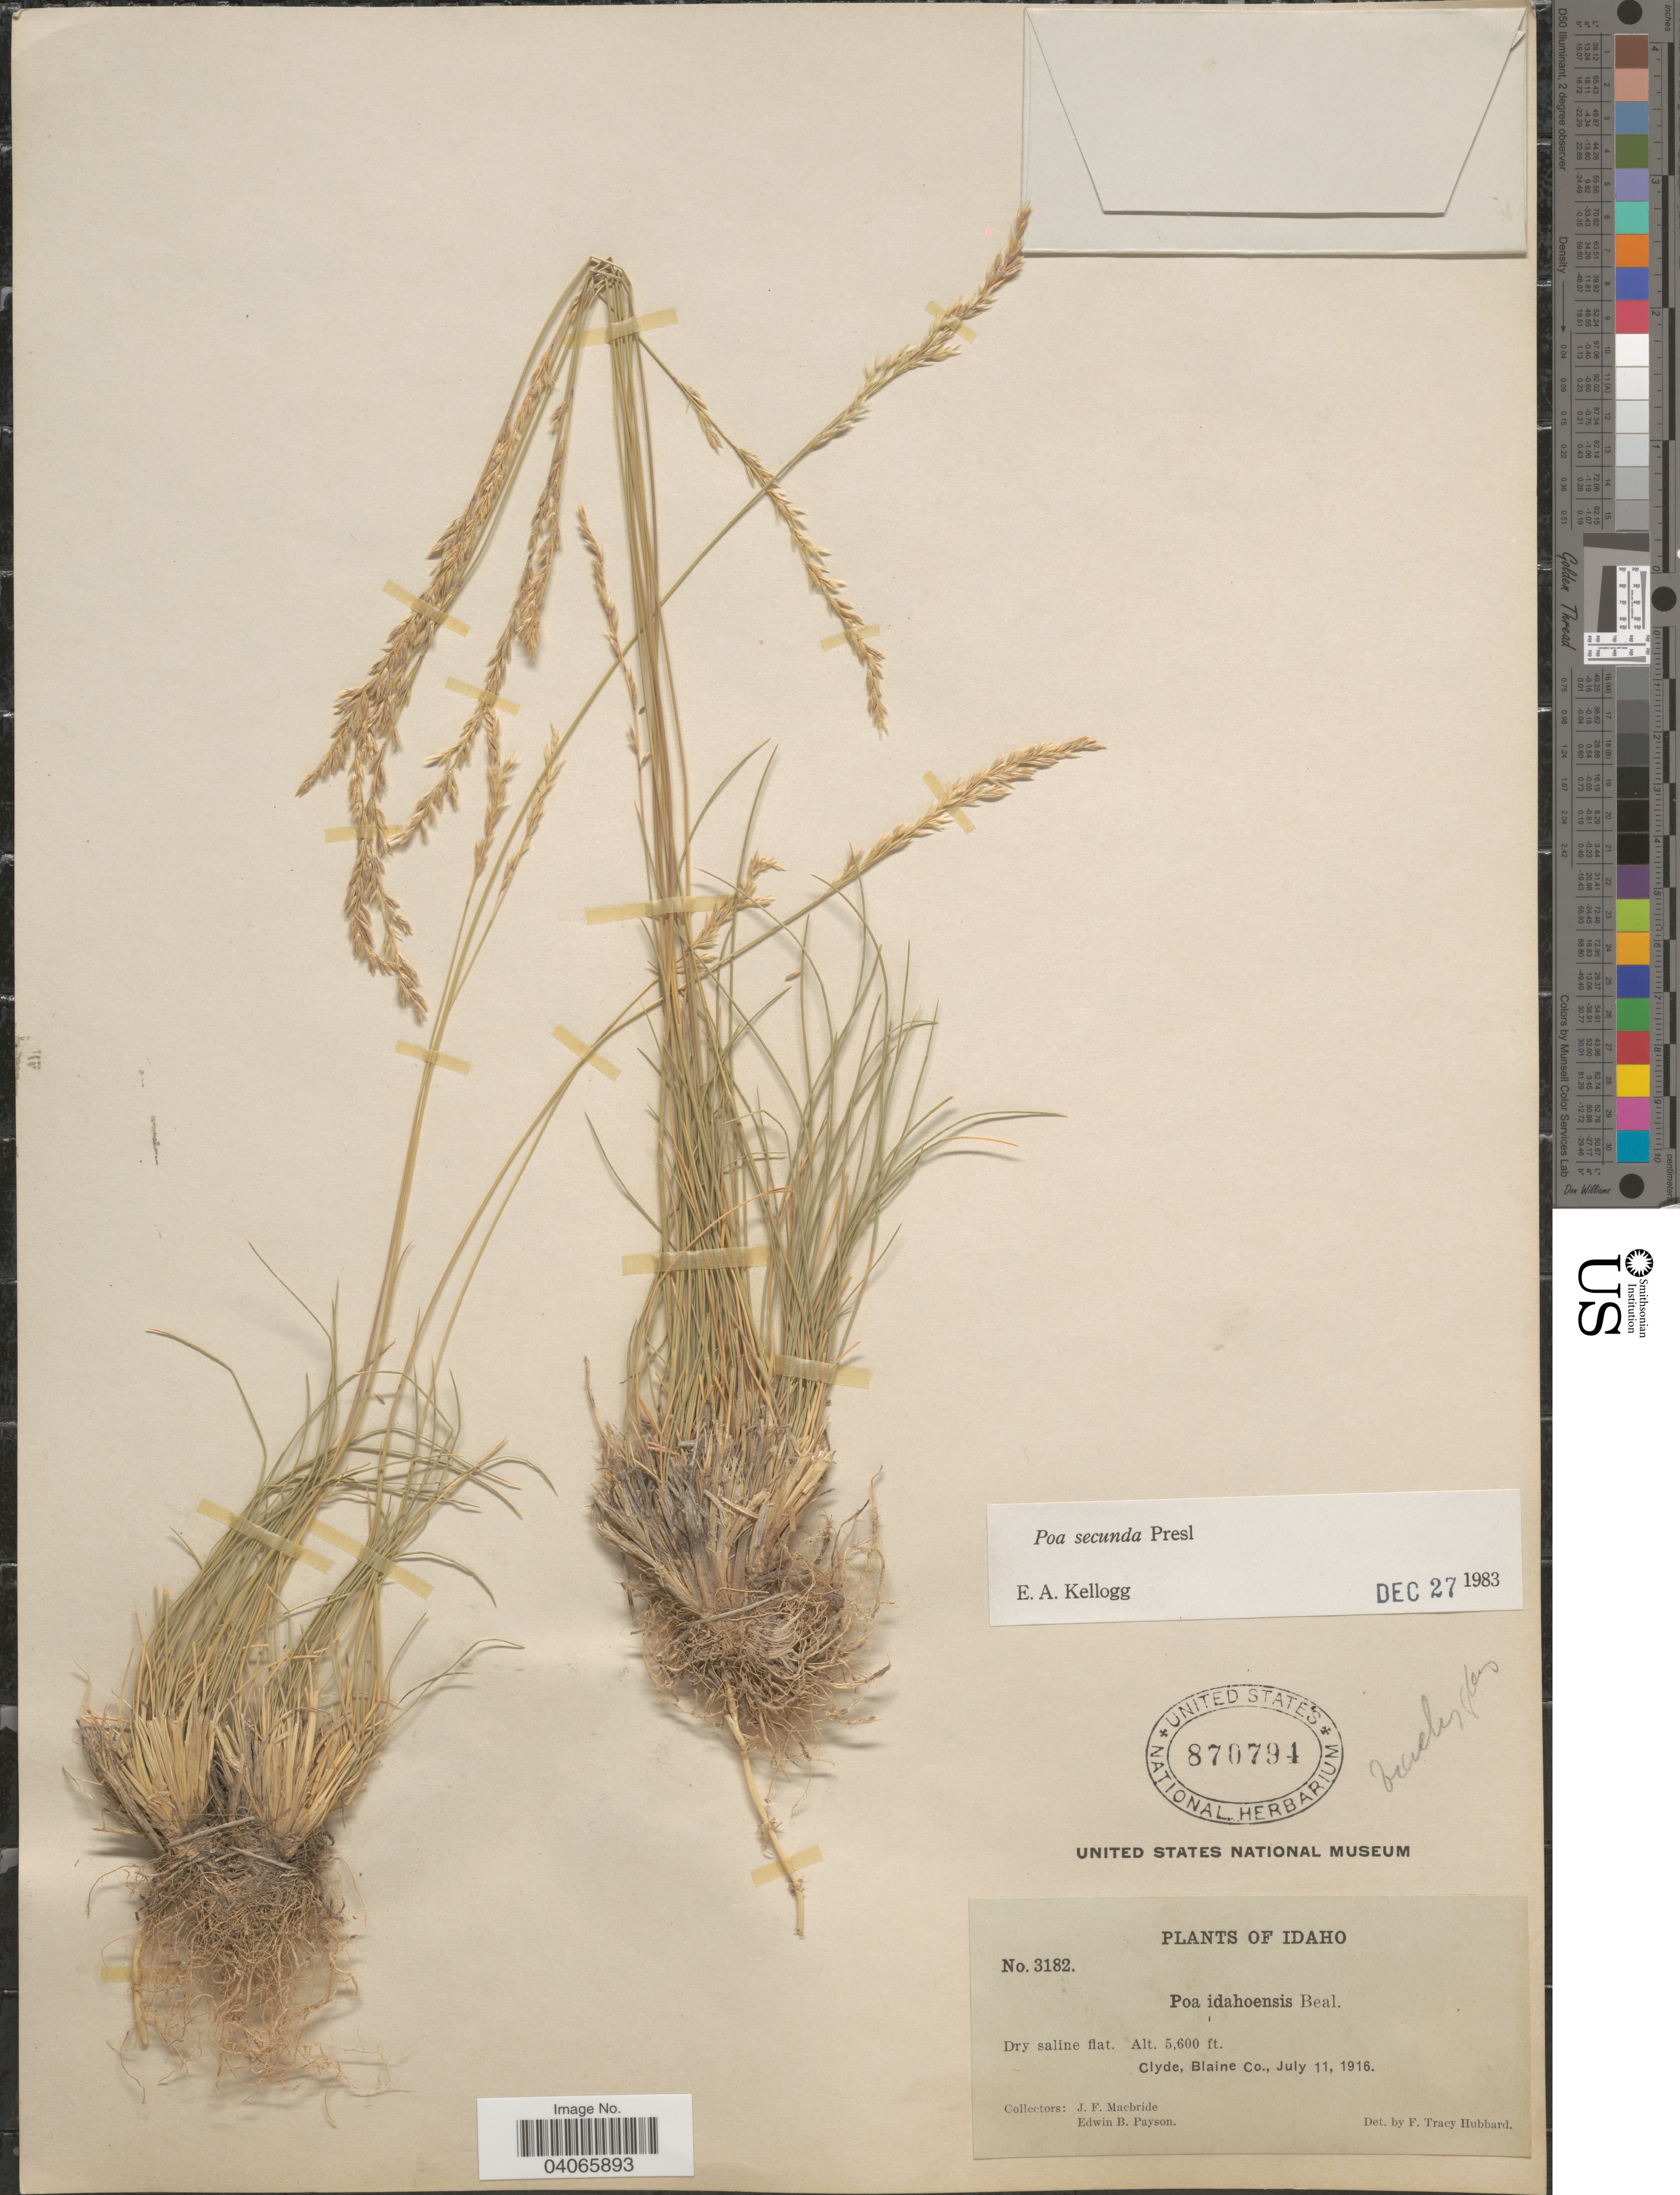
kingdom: Plantae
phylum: Tracheophyta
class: Liliopsida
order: Poales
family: Poaceae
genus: Poa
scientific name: Poa secunda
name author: J. Presl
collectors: J. F. Macbride & E. B. Payson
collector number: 3182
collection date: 1916-07-11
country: United States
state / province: Idaho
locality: Clyde, Blaine Co.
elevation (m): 1707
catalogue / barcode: US 870794